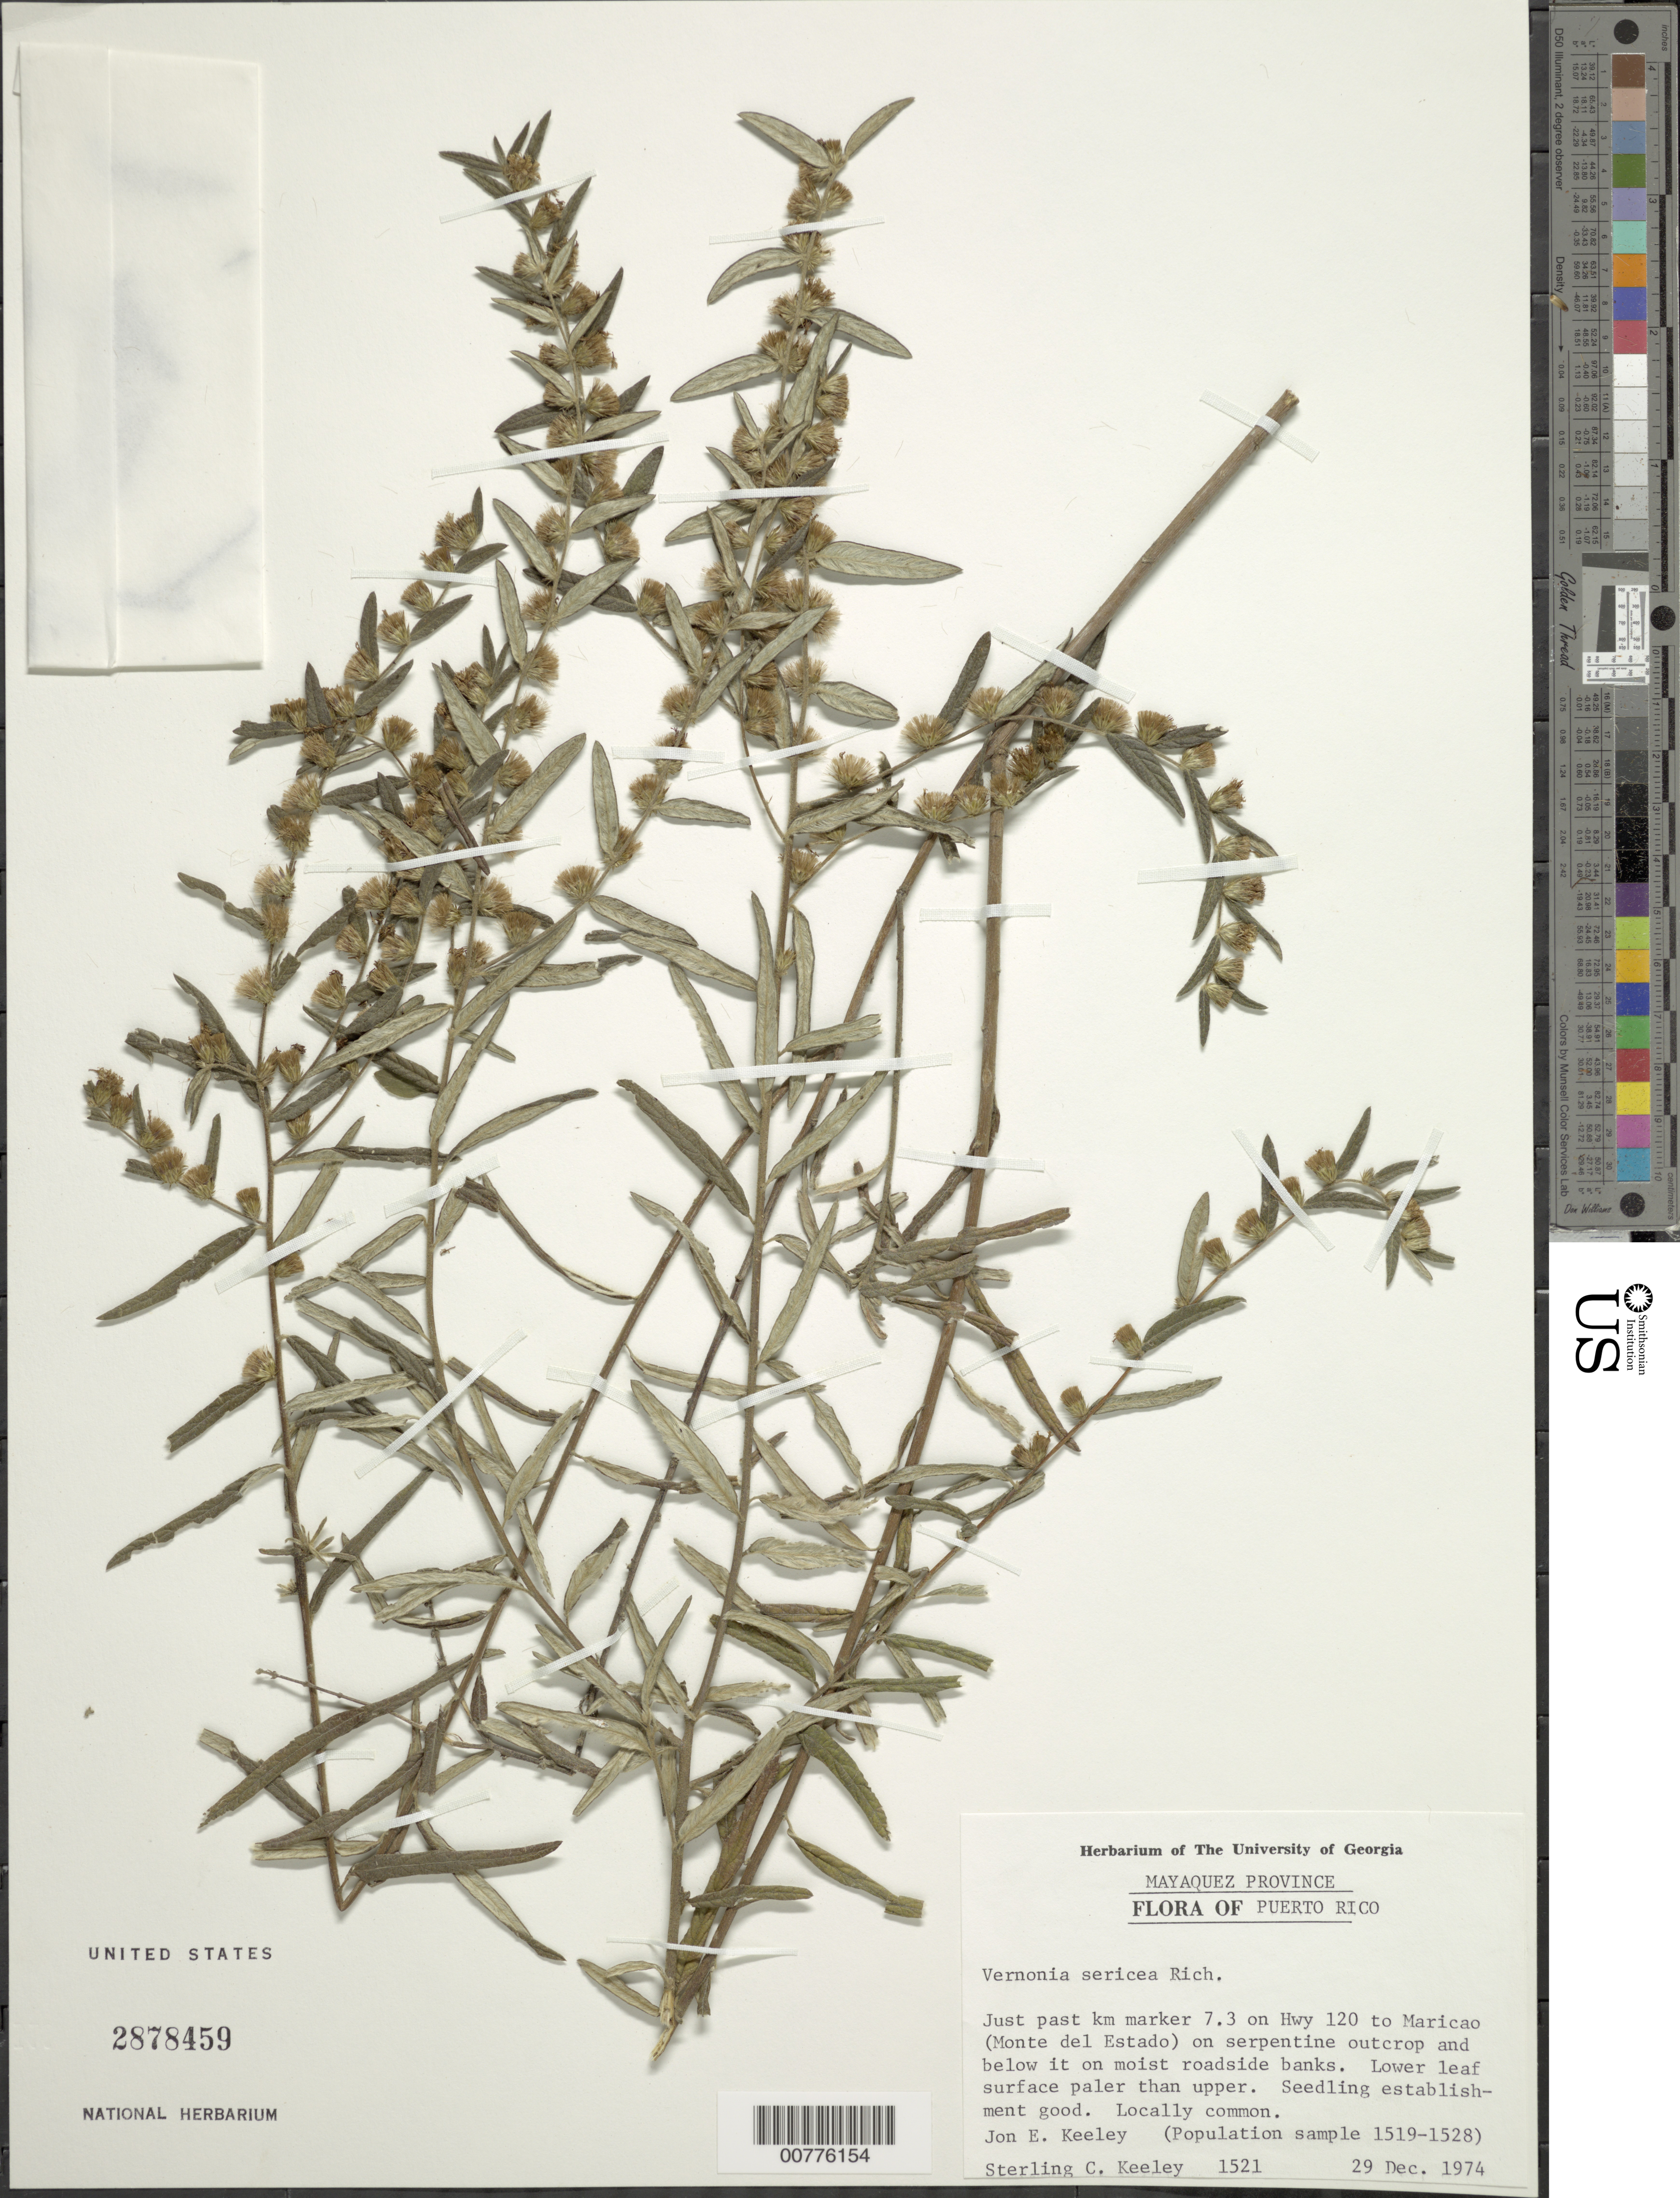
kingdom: Plantae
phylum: Tracheophyta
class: Magnoliopsida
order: Asterales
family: Asteraceae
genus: Lepidaploa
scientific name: Lepidaploa sericea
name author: (Rich.) H. Rob.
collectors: J. E. Keeley & S. C. Keeley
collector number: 1521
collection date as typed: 29 Dec 1974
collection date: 1974-12-29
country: Puerto Rico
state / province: Mayagüez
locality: Just past Km marker 7.3 on Hwy 120 to Maricao (Monte del Estado) on serpentine outcrop and below it on moist roadside banks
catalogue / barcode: US 2878459